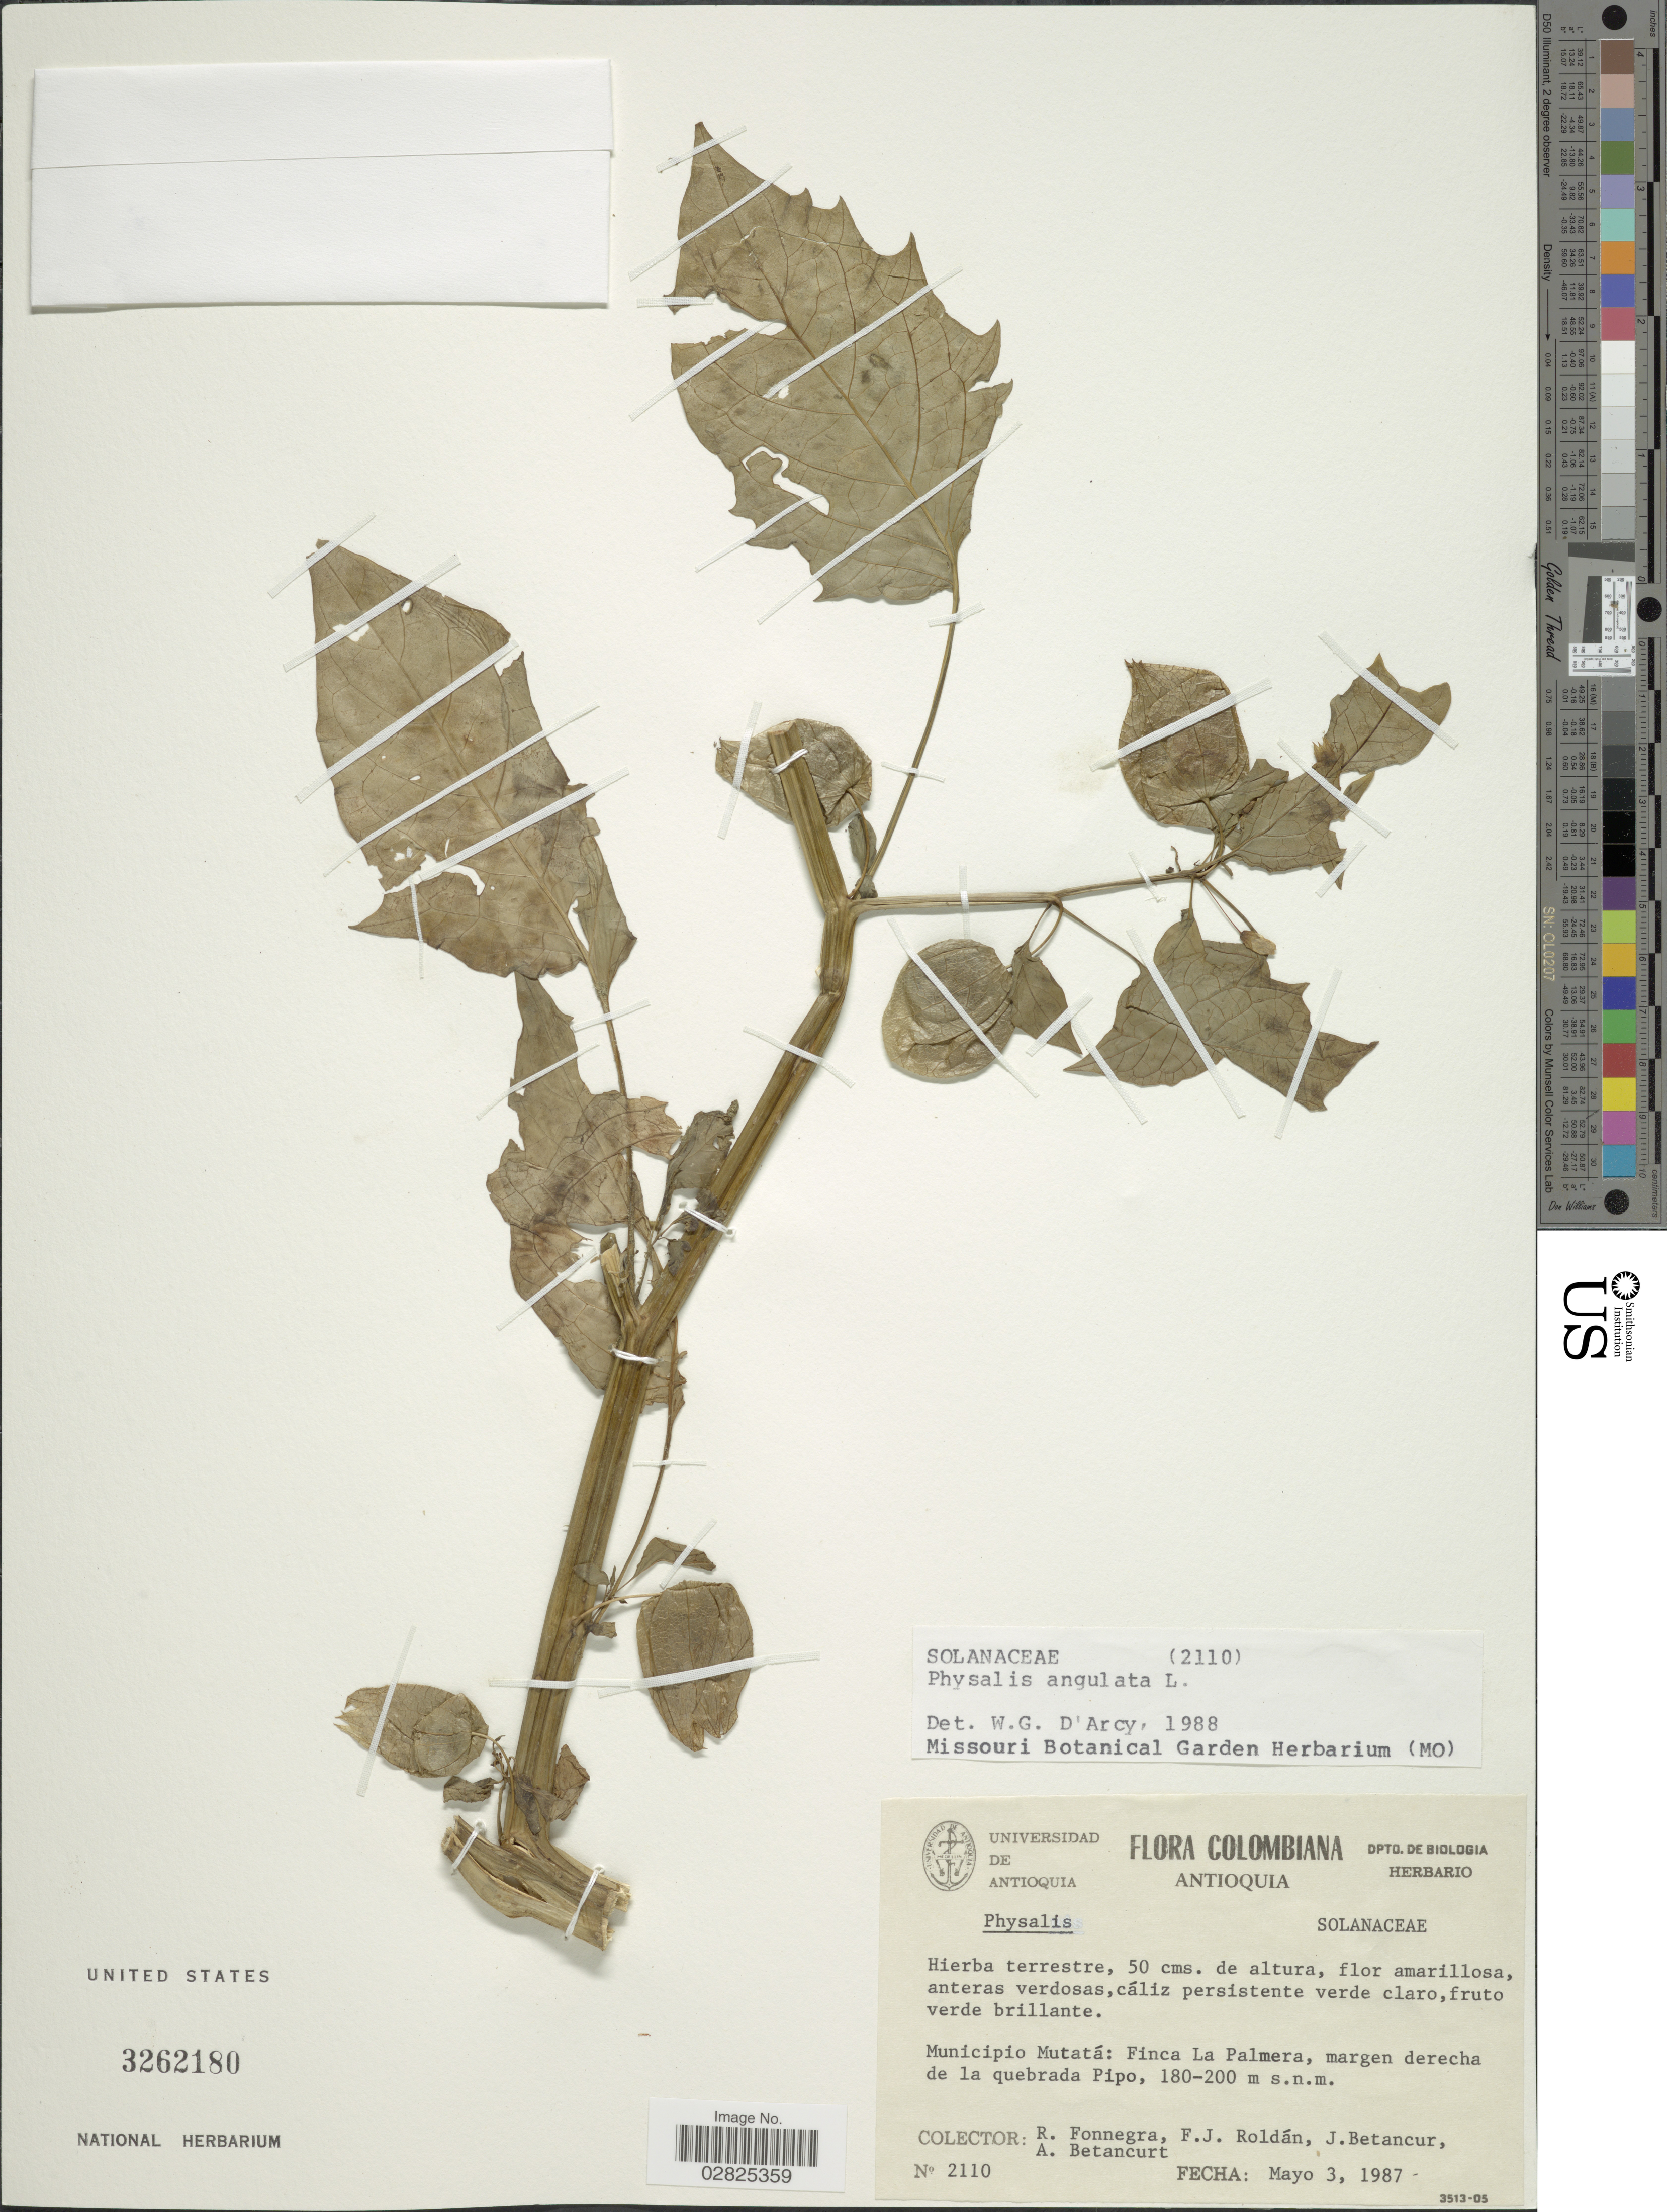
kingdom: Plantae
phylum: Tracheophyta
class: Magnoliopsida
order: Solanales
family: Solanaceae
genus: Physalis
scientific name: Physalis angulata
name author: L.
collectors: R. Fonnegra, F. J. Roldán, J. Betancur & A. Betancurt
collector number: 2110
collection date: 1987-05-03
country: Colombia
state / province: Antioquia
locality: Municipio Mutatá: Finca La Palmera, margen derecha de la quebrada Pipo.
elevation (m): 180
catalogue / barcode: US 3262180